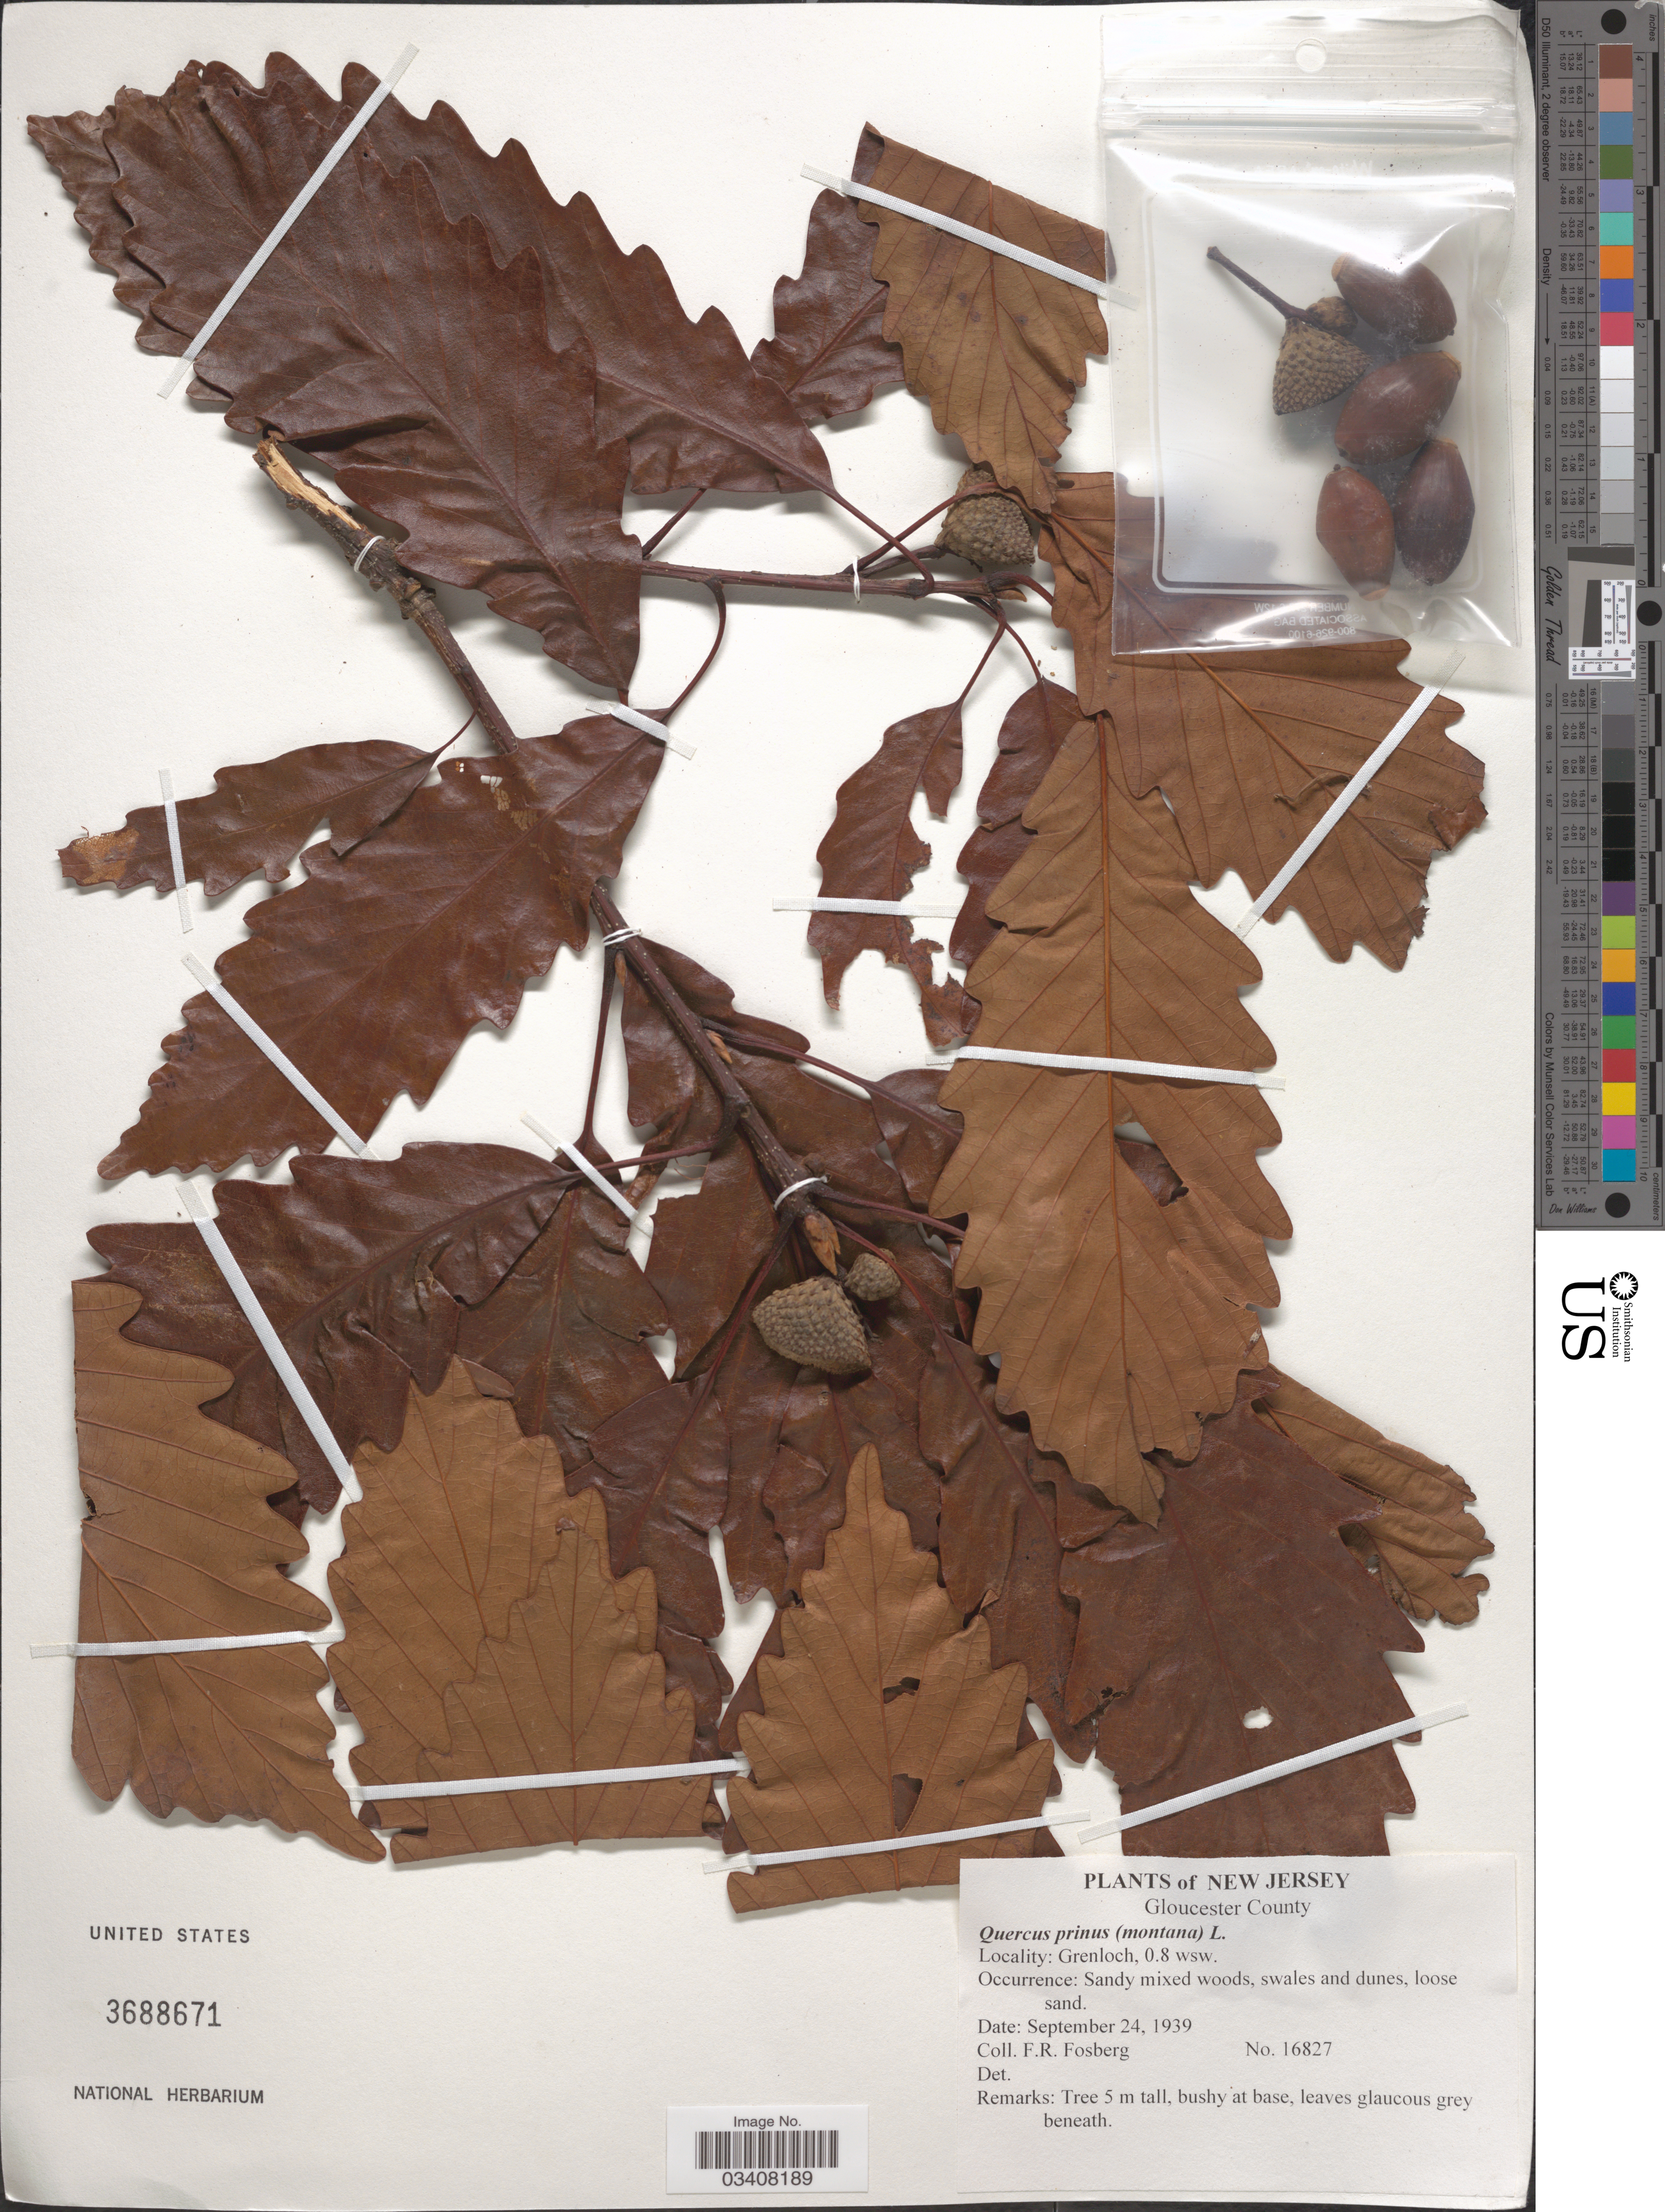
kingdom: Plantae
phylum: Tracheophyta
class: Magnoliopsida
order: Fagales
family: Fagaceae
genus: Quercus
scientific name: Quercus prinus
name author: L.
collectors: F. R. Fosberg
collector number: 16827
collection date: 1939-09-24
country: United States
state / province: New Jersey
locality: Gloucester County. Grenloch, 0.8 wsw.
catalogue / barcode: US 3688671